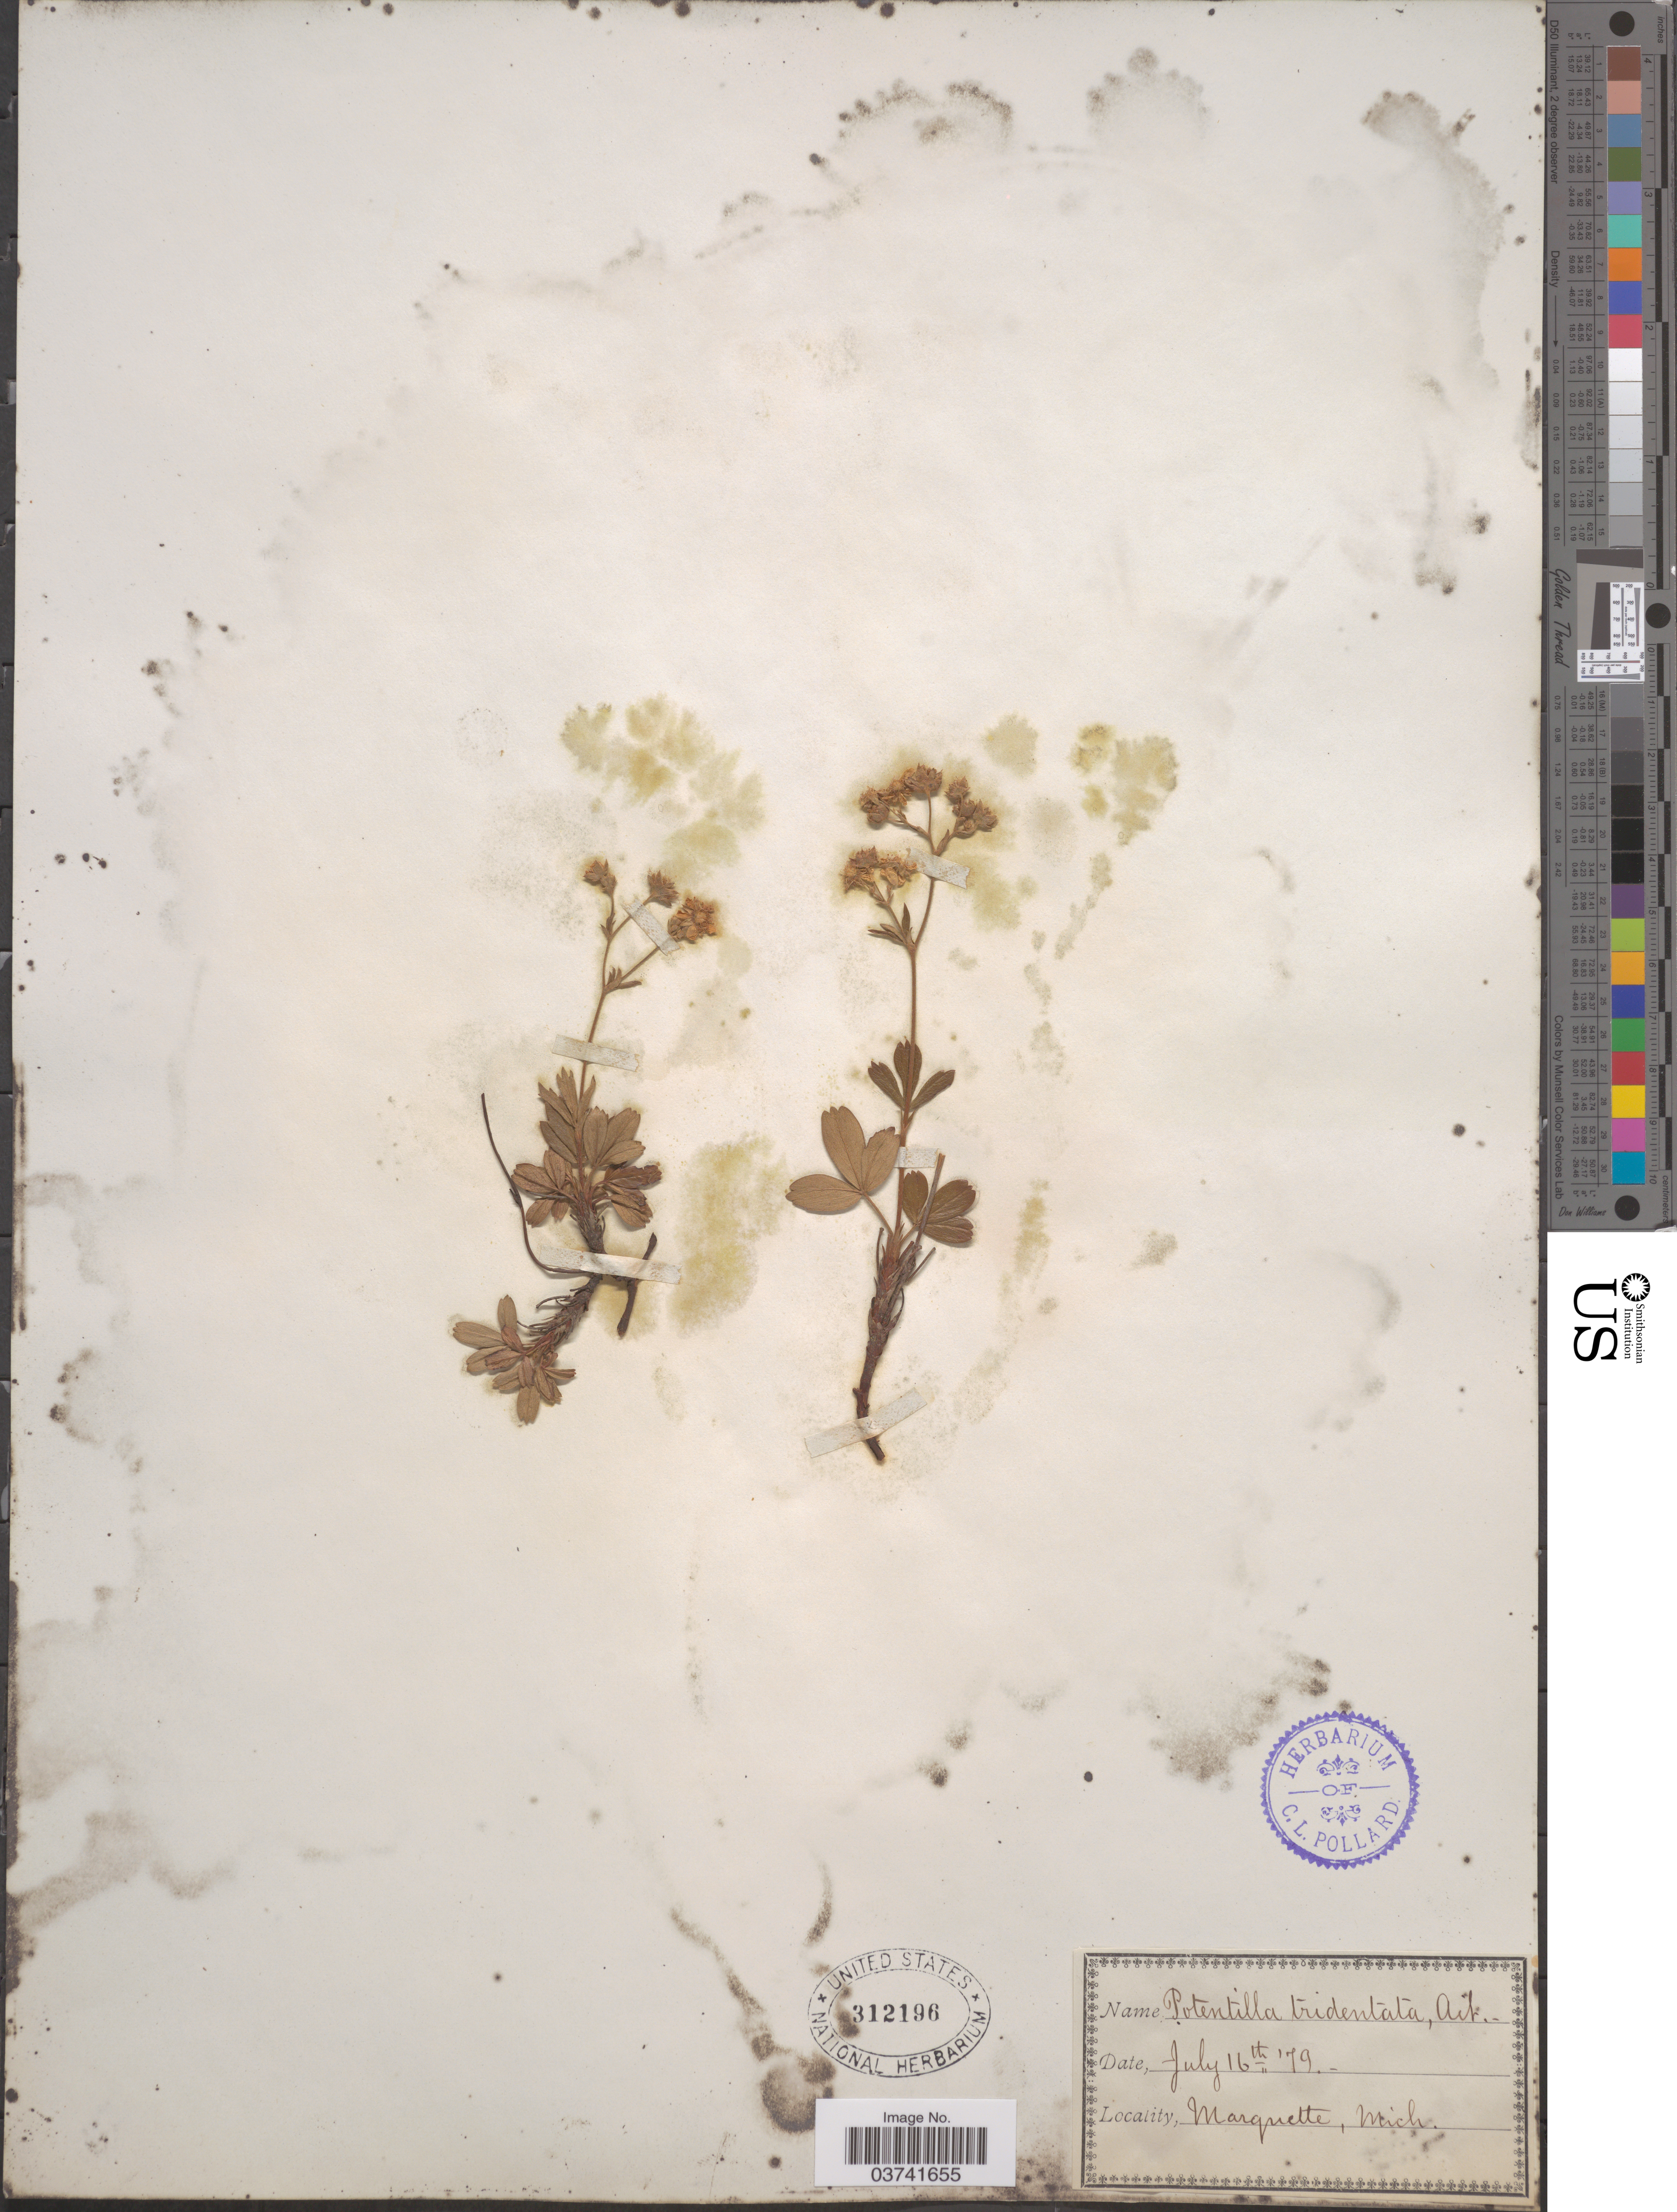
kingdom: Plantae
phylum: Tracheophyta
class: Magnoliopsida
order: Rosales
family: Rosaceae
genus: Potentilla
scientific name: Potentilla tridentata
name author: Aiton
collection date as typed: Transcribed d/m/y: 16/7/79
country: United States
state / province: Michigan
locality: Marquette.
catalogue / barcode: US 312196